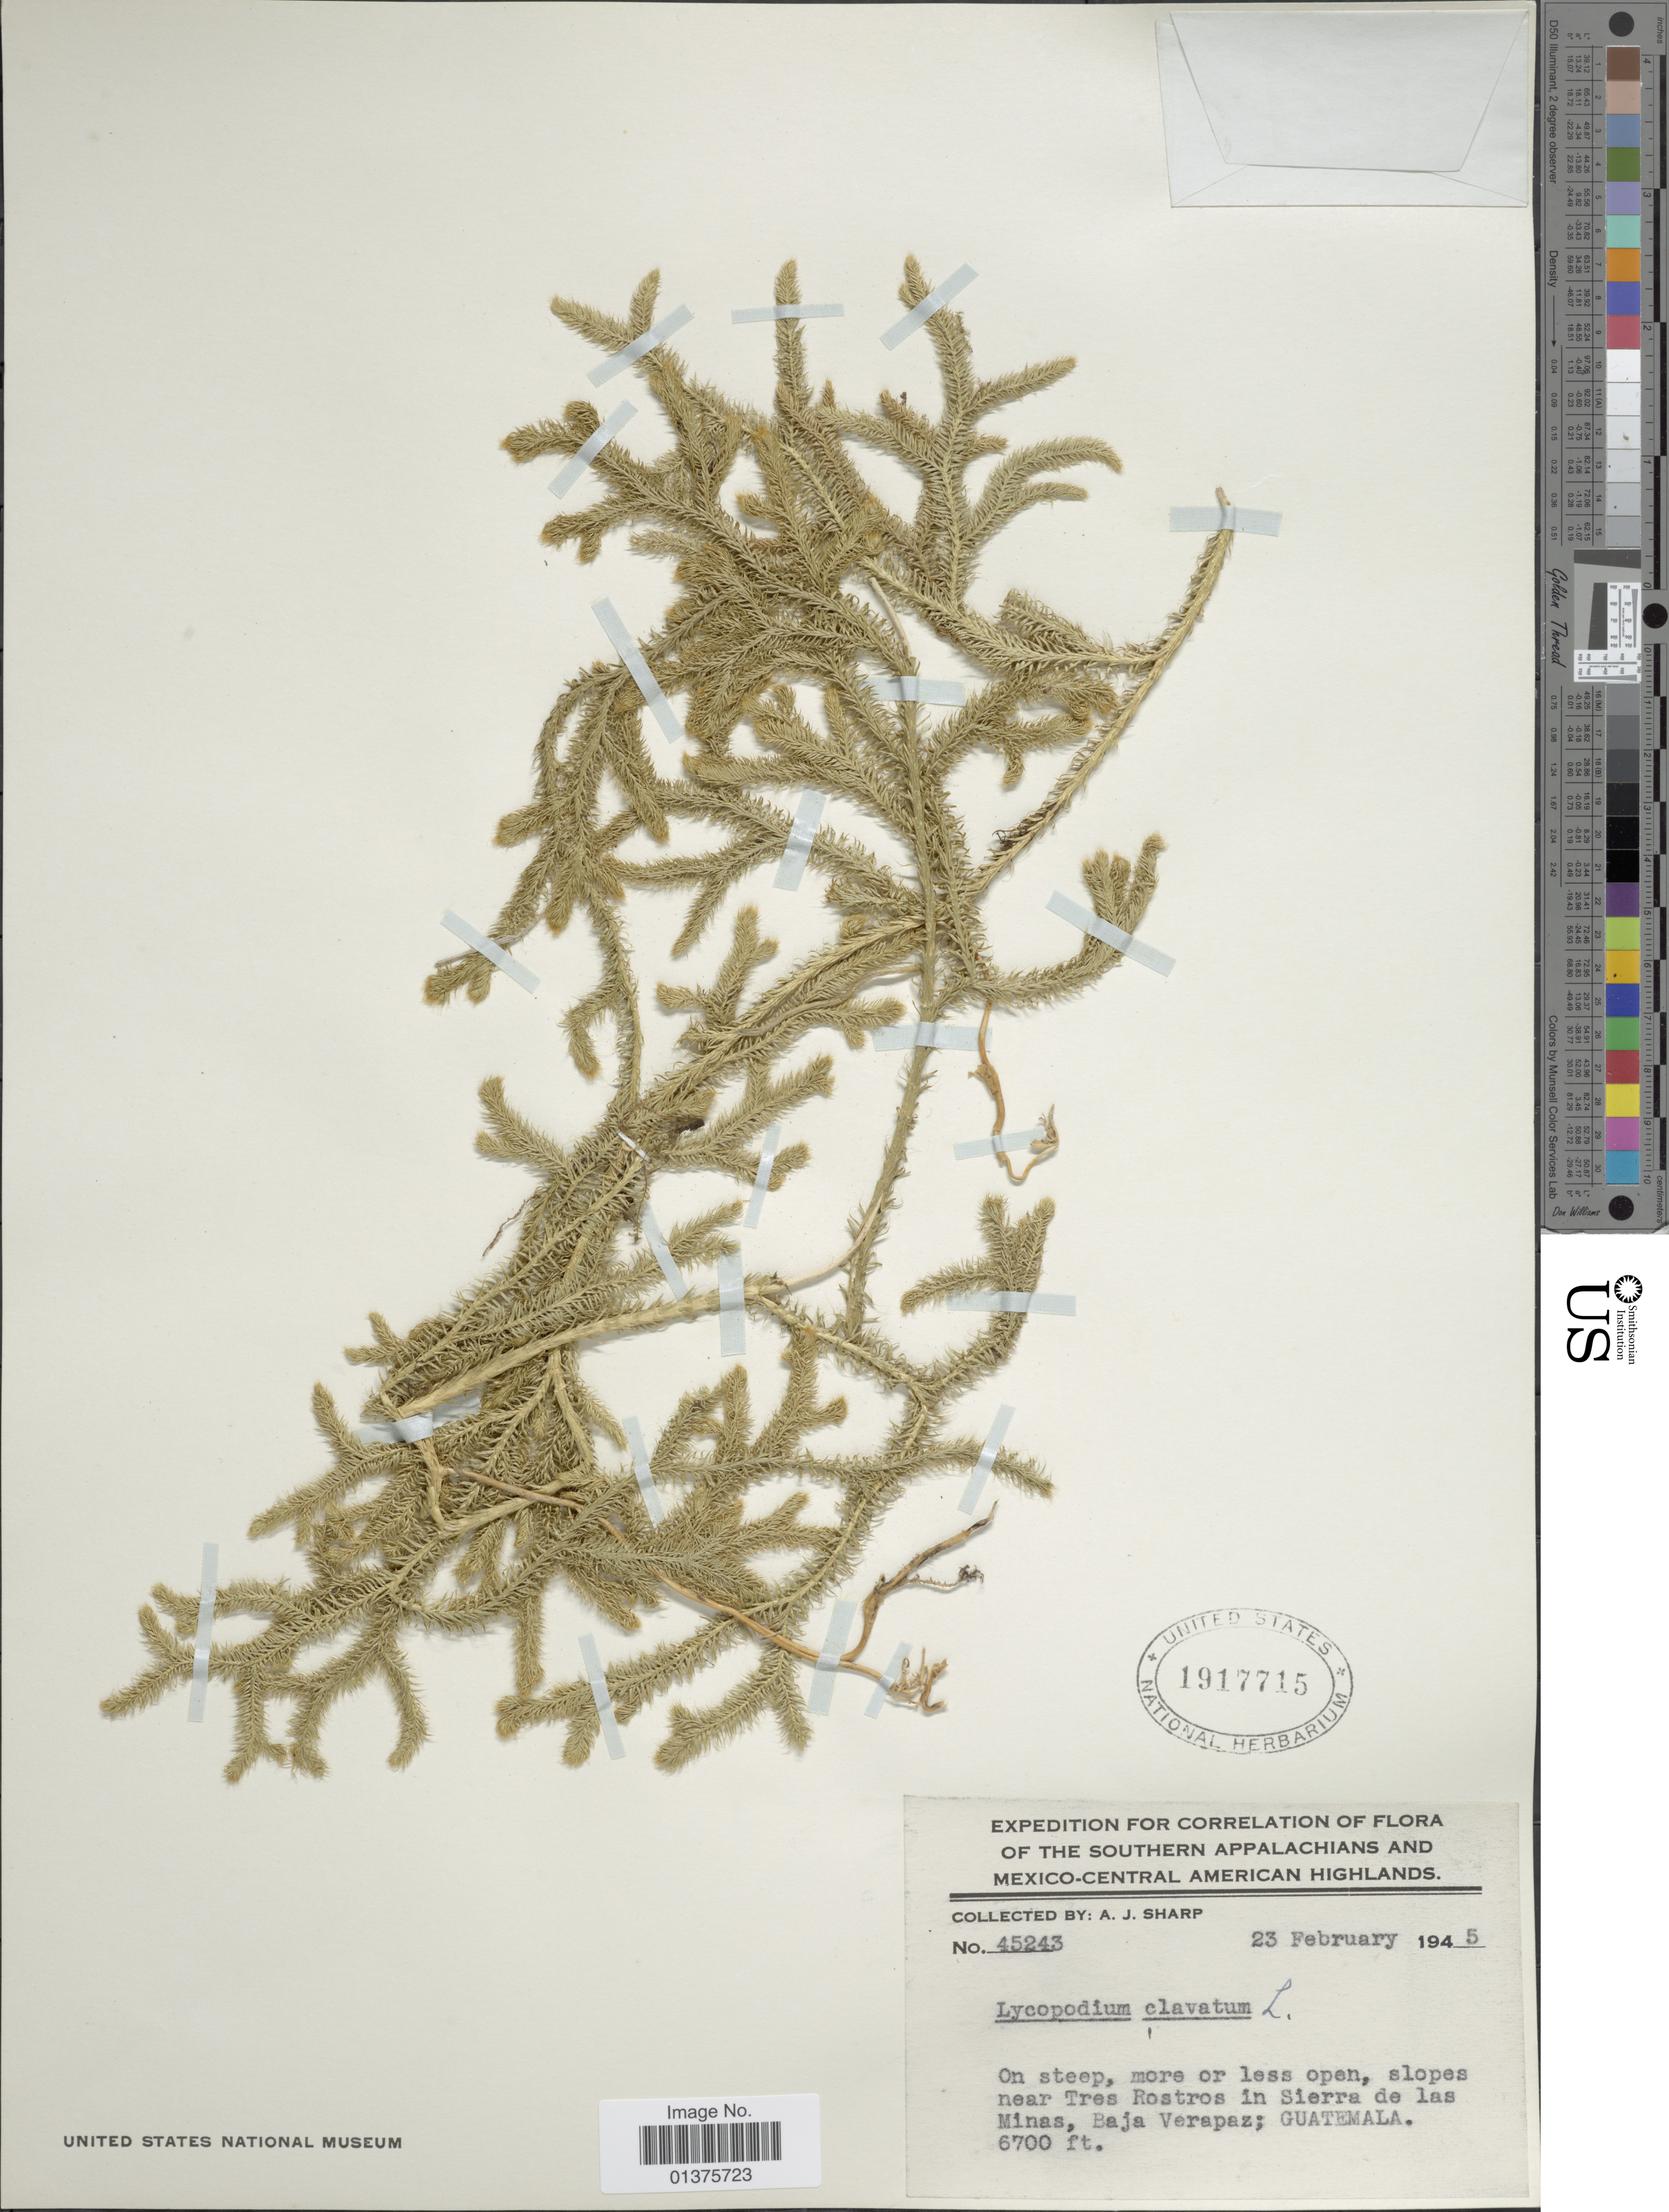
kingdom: Plantae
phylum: Tracheophyta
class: Lycopodiopsida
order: Lycopodiales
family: Lycopodiaceae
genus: Lycopodium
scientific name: Lycopodium clavatum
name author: L.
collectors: A. J. Sharp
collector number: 45243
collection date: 1945-02-23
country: Guatemala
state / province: Baja Verapaz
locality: On steep more or less open, slopes near Tres Rostros in Sierra de las Minas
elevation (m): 2042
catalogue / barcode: US 1917715